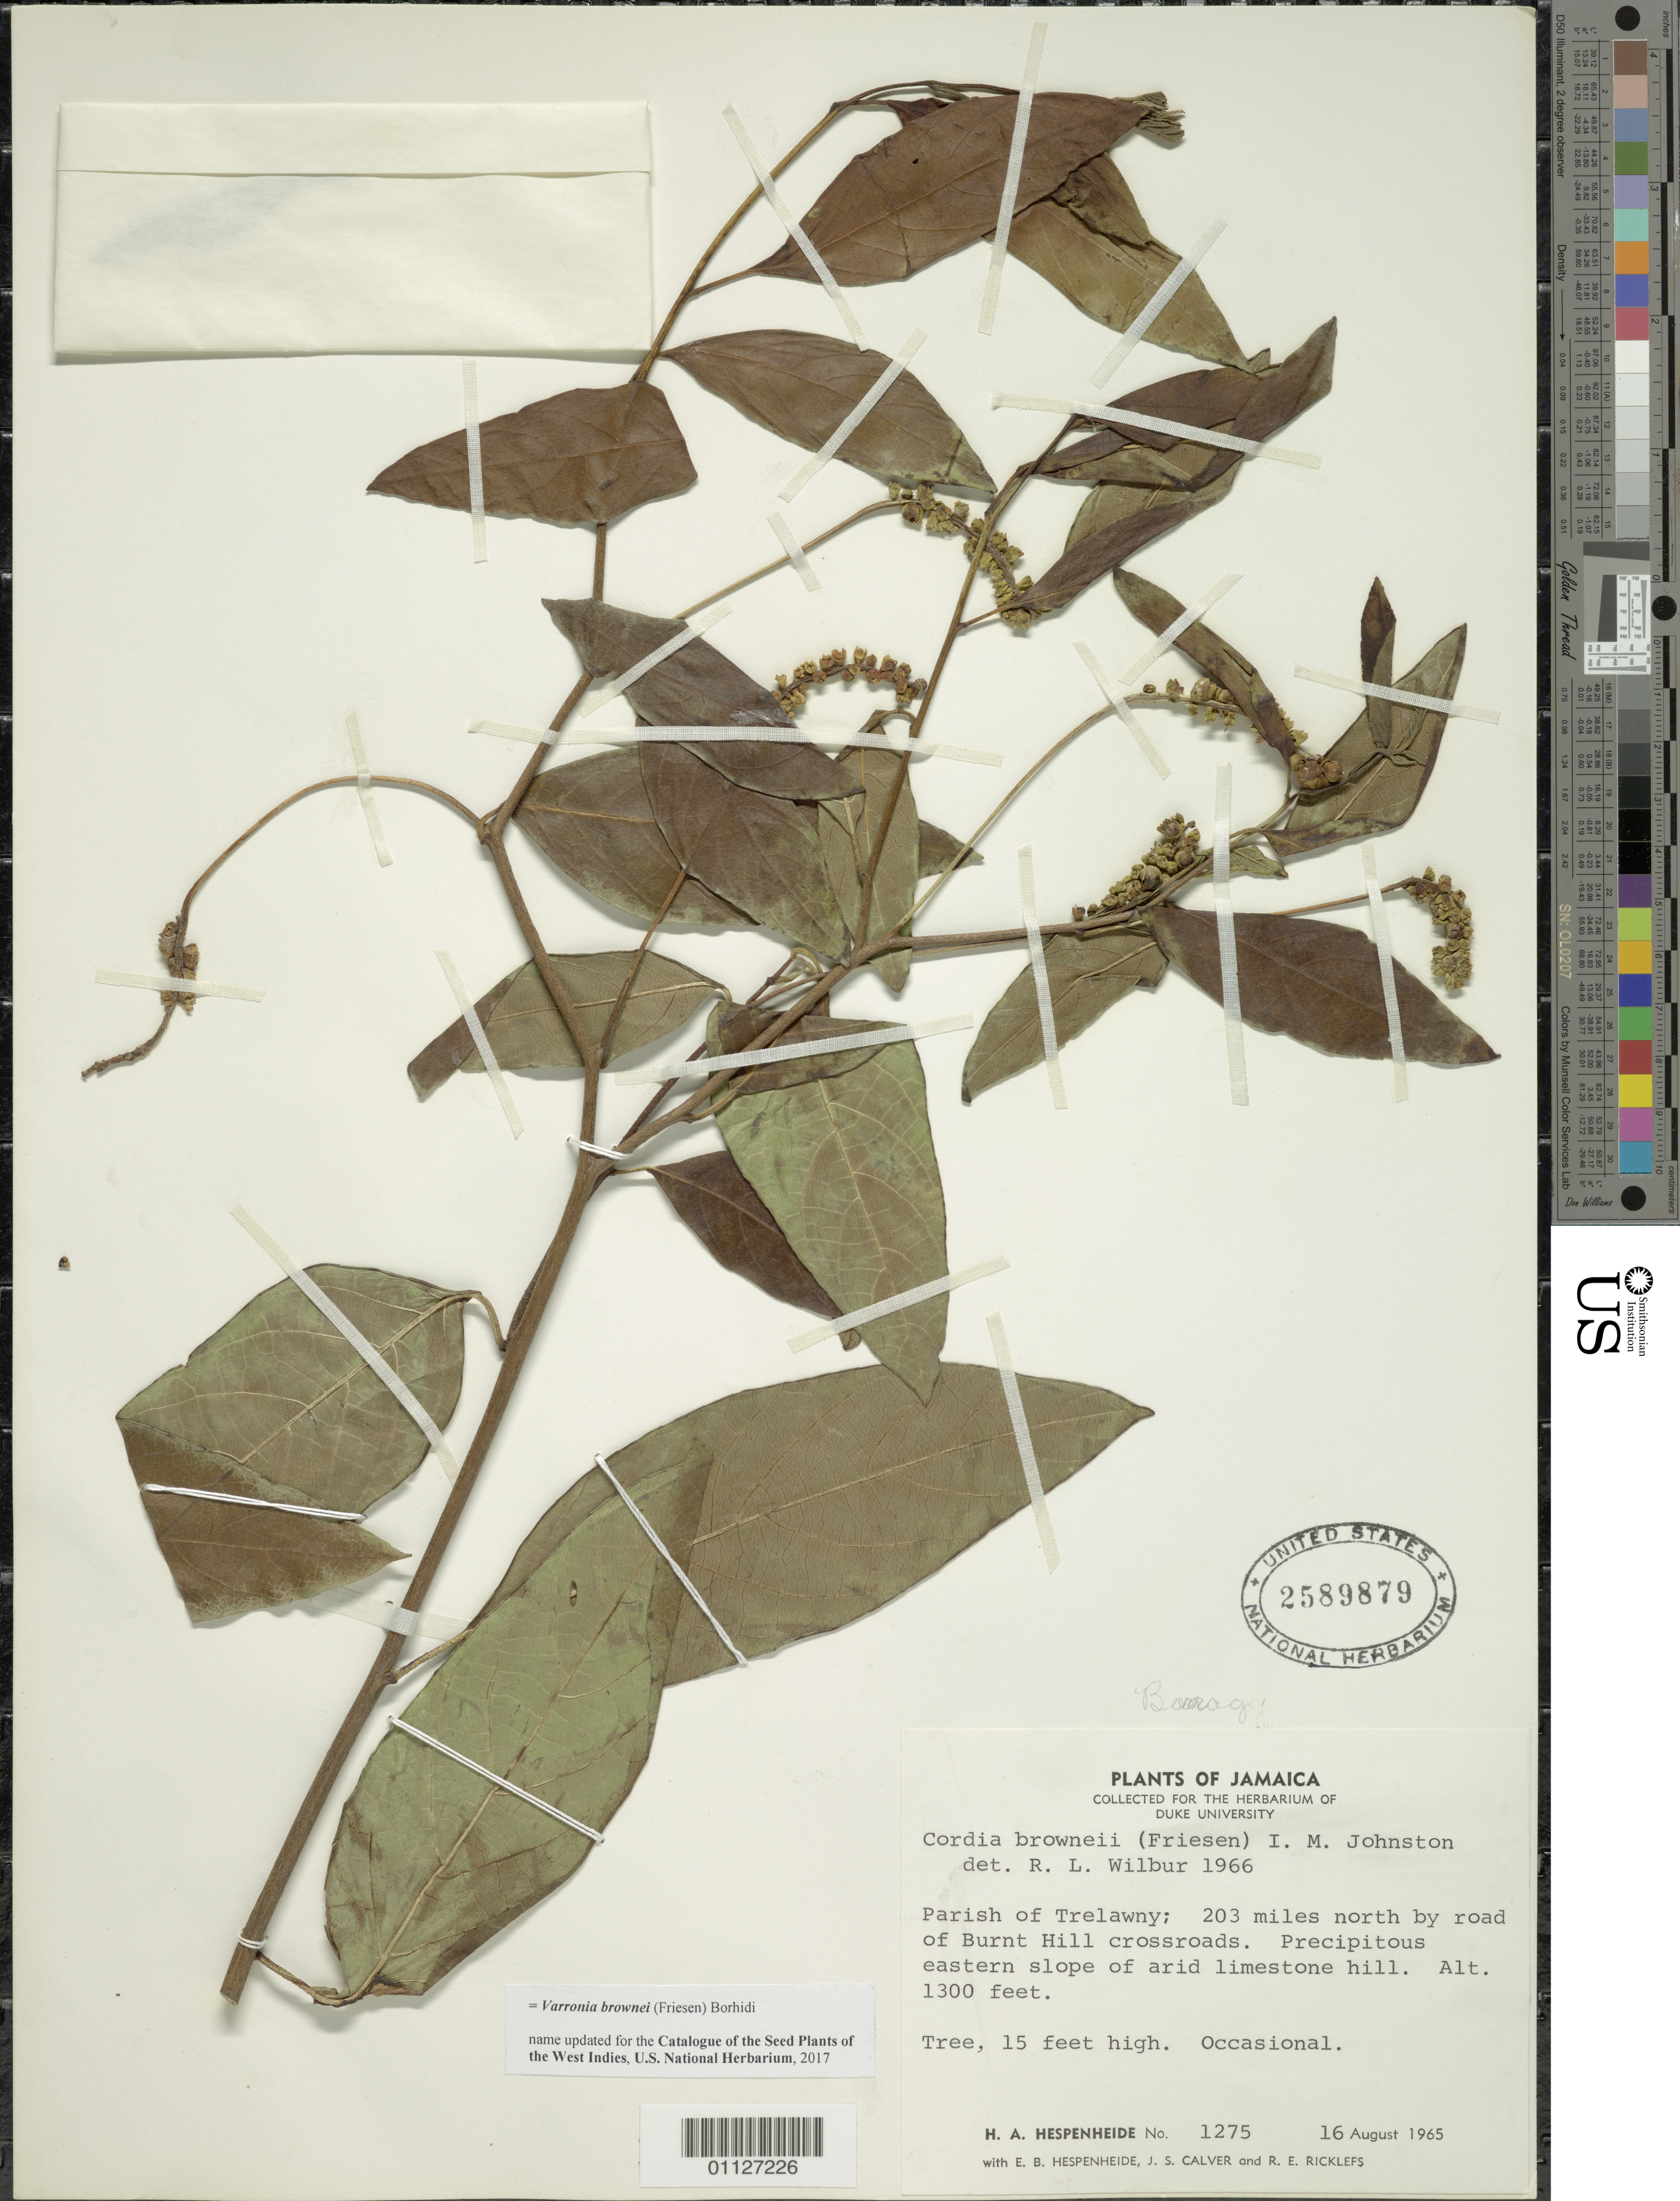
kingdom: Plantae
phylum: Tracheophyta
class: Magnoliopsida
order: Boraginales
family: Cordiaceae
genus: Varronia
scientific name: Varronia brownei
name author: (Friesen) Borhidi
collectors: H. A. Hespenheide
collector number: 1275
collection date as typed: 16 Aug 1965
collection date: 1965-08-16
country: Jamaica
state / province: Trelawny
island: Jamaica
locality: Burnt Hill crossroads, 203 mi N by road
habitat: Precipitous eastern slope of arid limestone hill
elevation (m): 396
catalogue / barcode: US 2589879